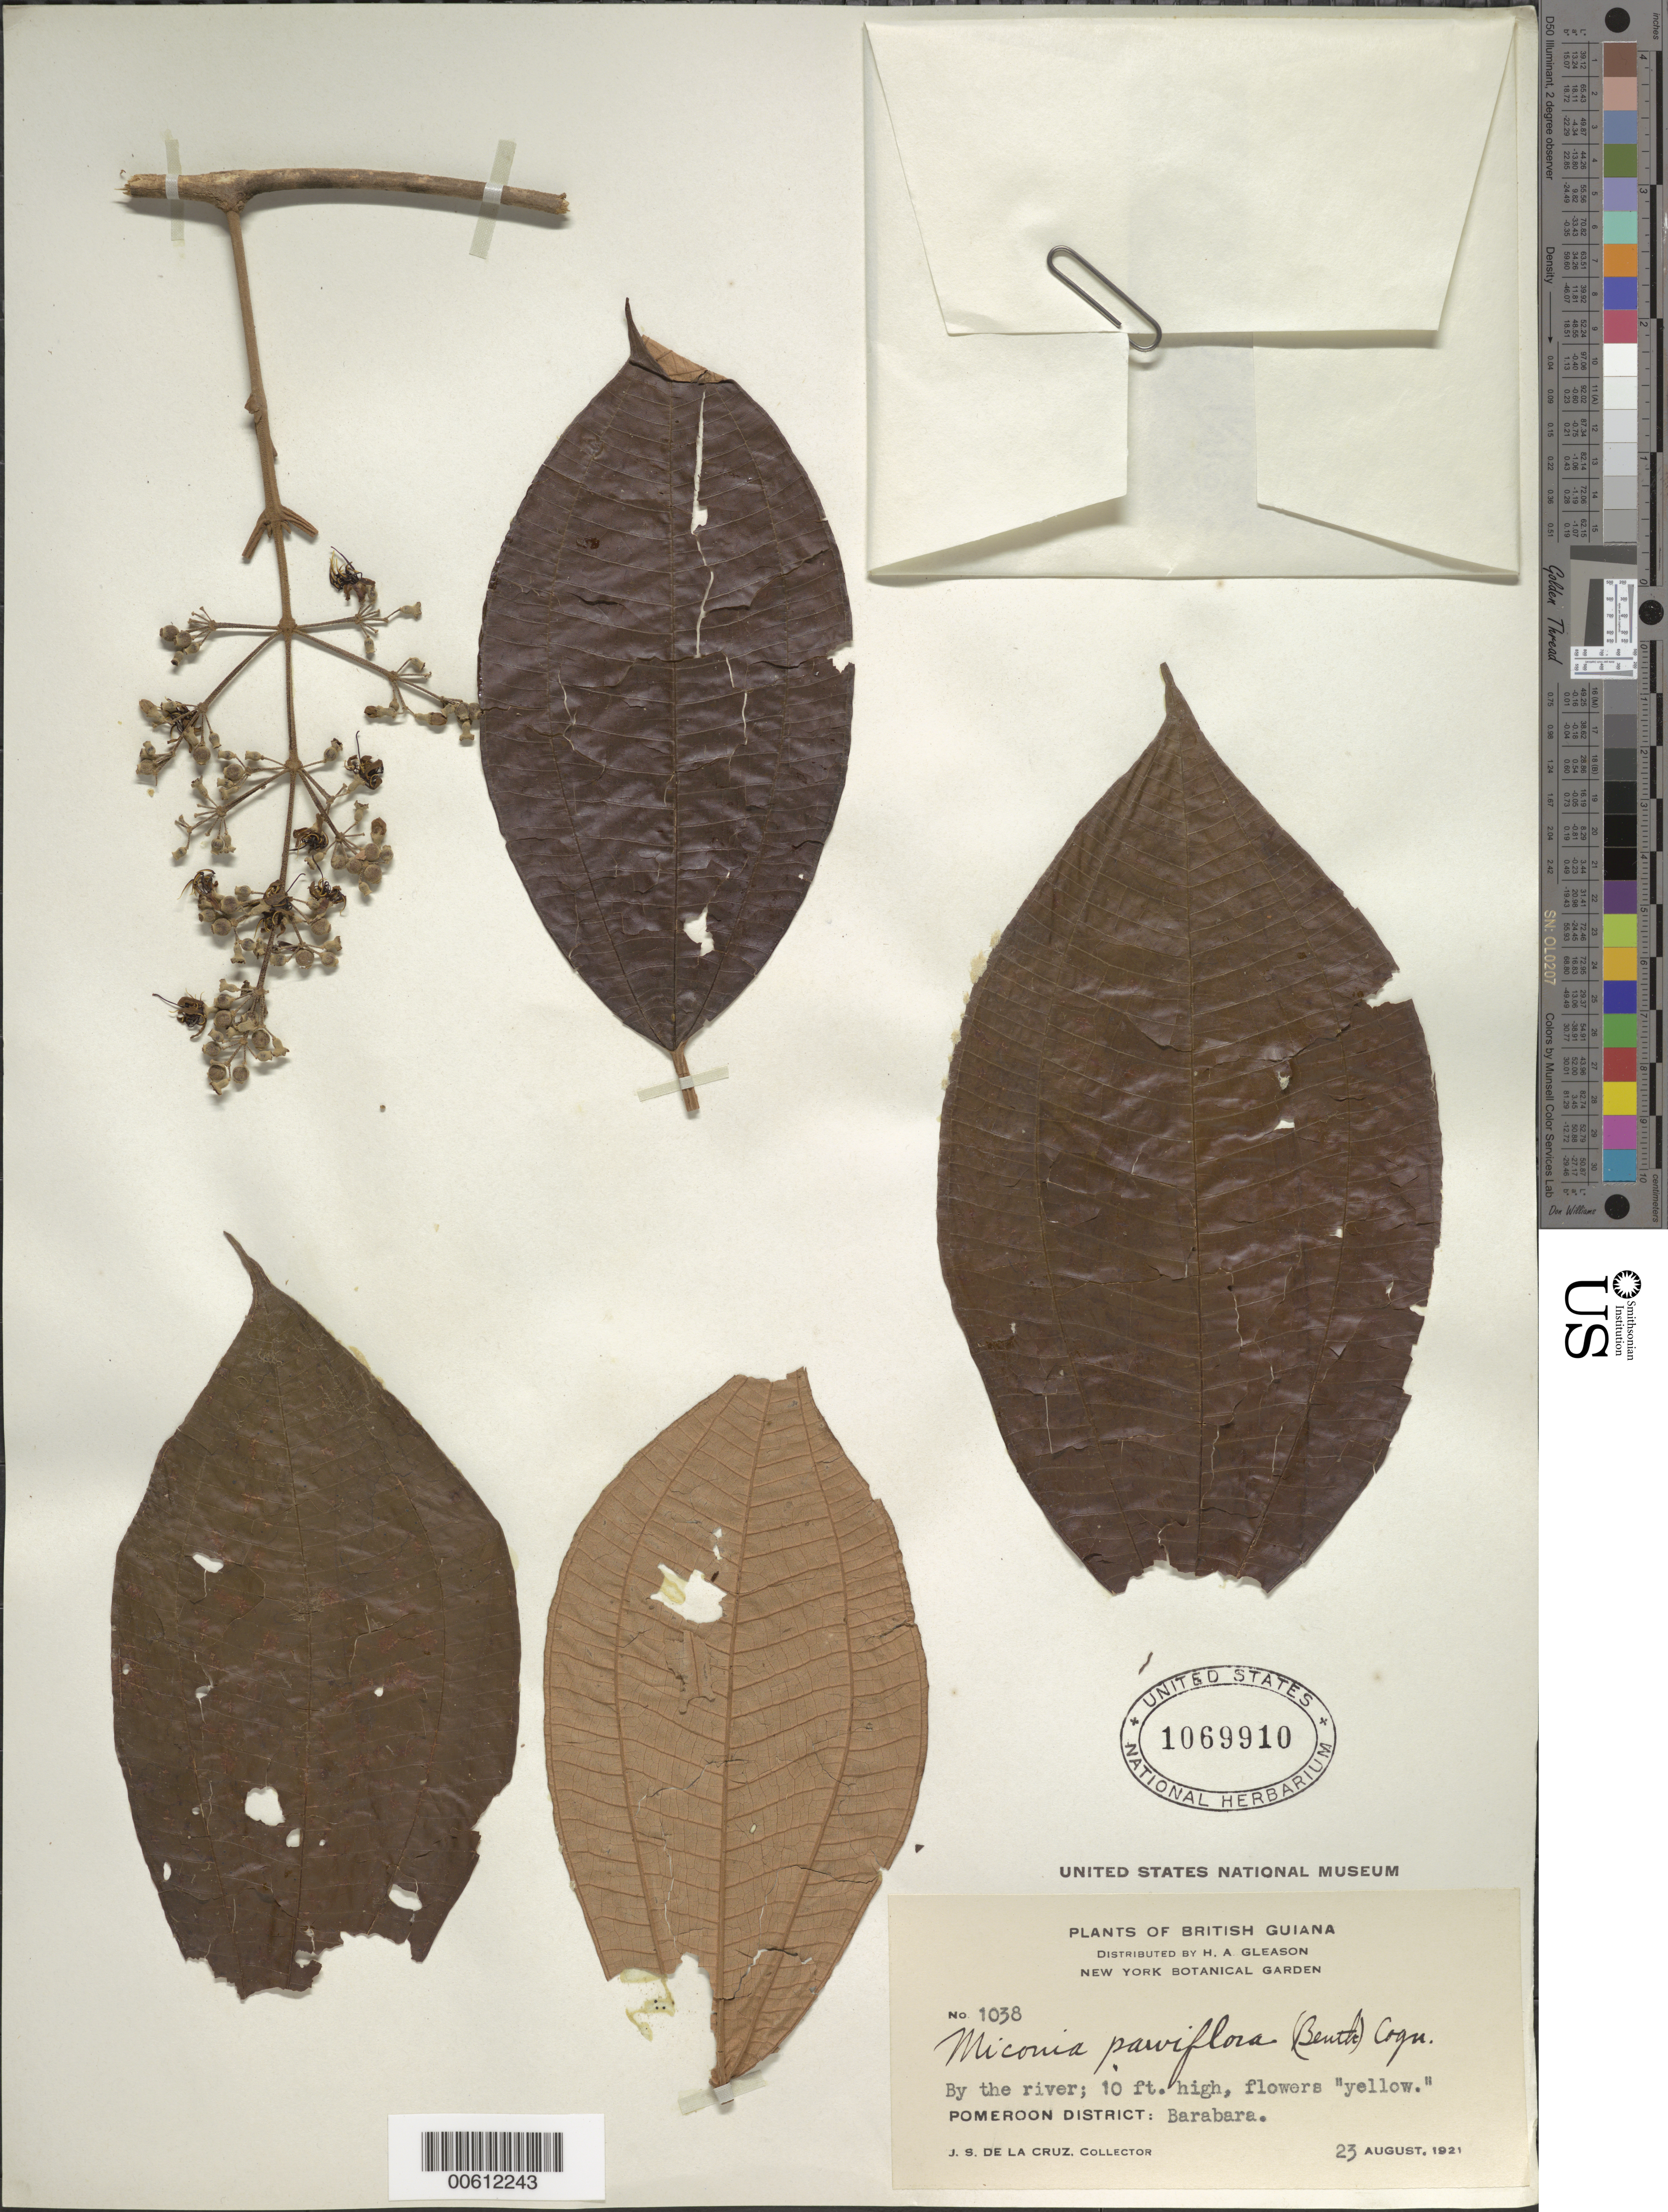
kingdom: Plantae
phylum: Tracheophyta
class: Magnoliopsida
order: Myrtales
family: Melastomataceae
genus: Miconia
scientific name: Miconia pubipetala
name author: Miq.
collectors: J. S. de la Cruz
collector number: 1038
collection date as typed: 23-Aug-21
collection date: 1921-08-23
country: Guyana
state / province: Barima-Waini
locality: Pomeroon Dist., Barabara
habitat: By the river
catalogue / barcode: US 1069910